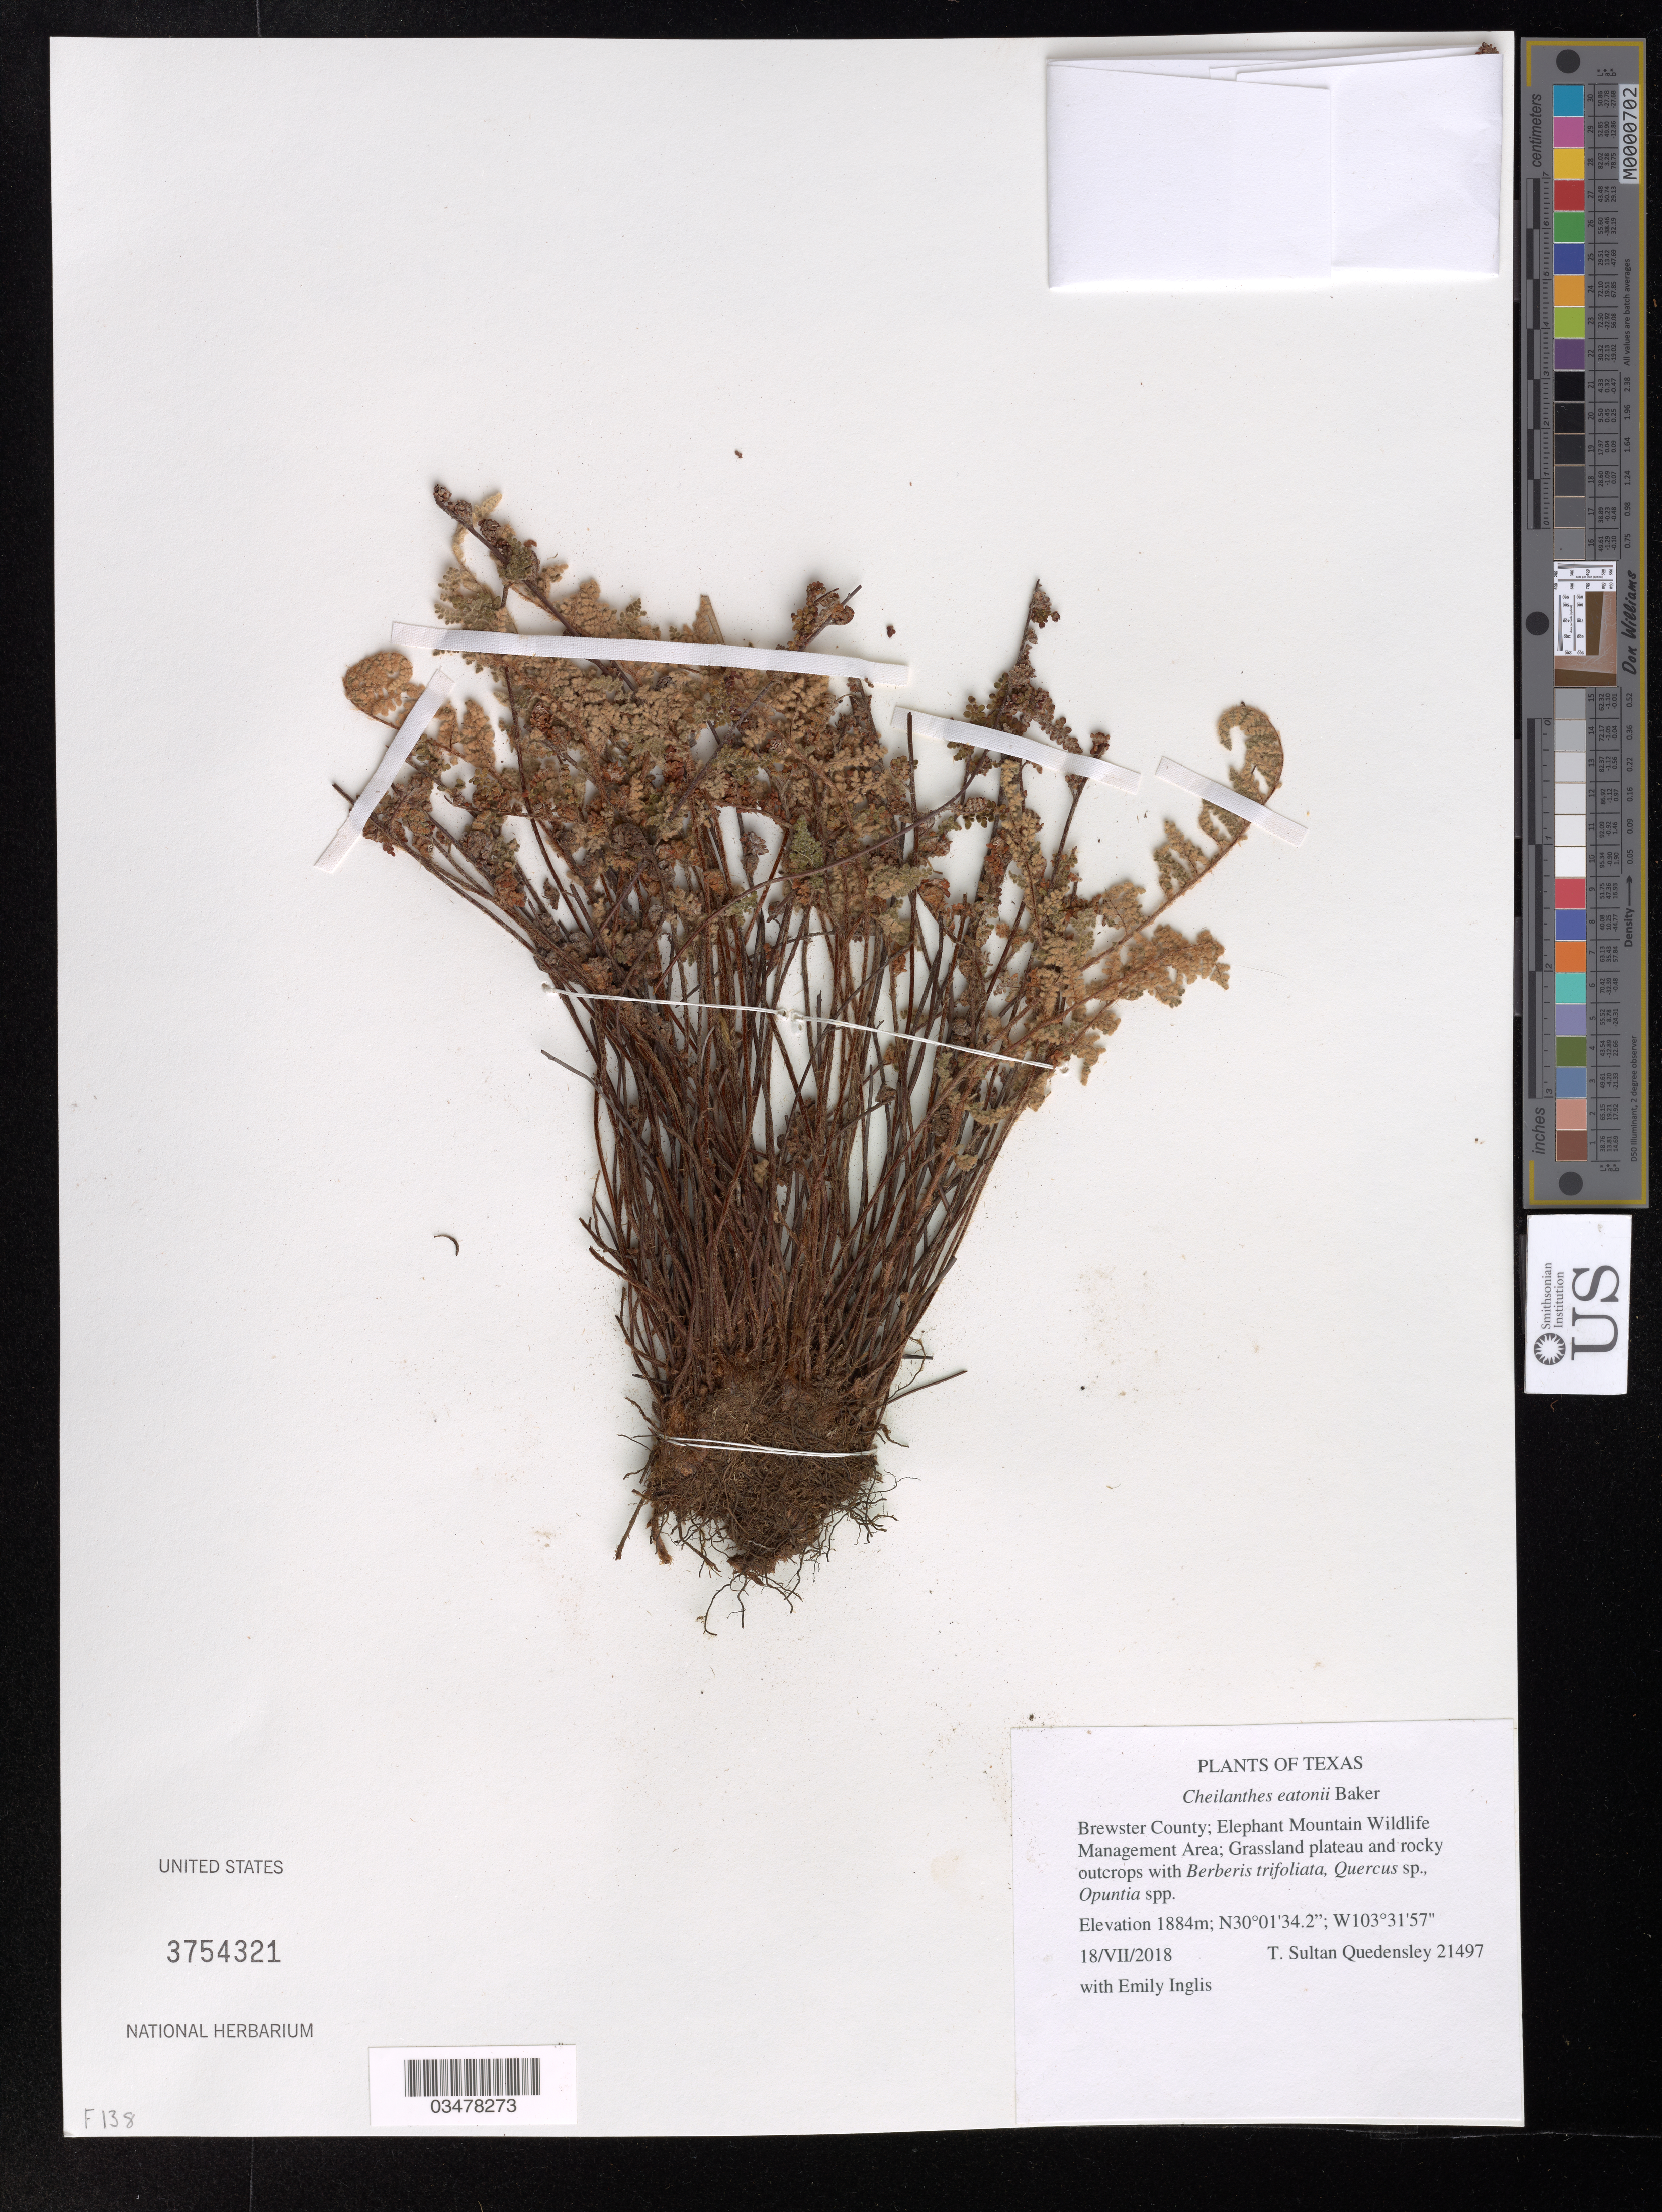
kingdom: Plantae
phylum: Tracheophyta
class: Polypodiopsida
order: Polypodiales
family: Pteridaceae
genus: Cheilanthes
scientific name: Cheilanthes eatonii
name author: Baker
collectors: T. S. Quedensley & E. Inglis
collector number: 21497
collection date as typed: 18 Jul 2018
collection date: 2018-07-18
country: United States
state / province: Texas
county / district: Brewster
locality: Elephant Mountain Wildlife Management Area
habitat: Grassland plateau and rocky outcrops. With Berberis trifoliata, Quercus sp., Opuntia sp.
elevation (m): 1884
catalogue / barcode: US 3754321